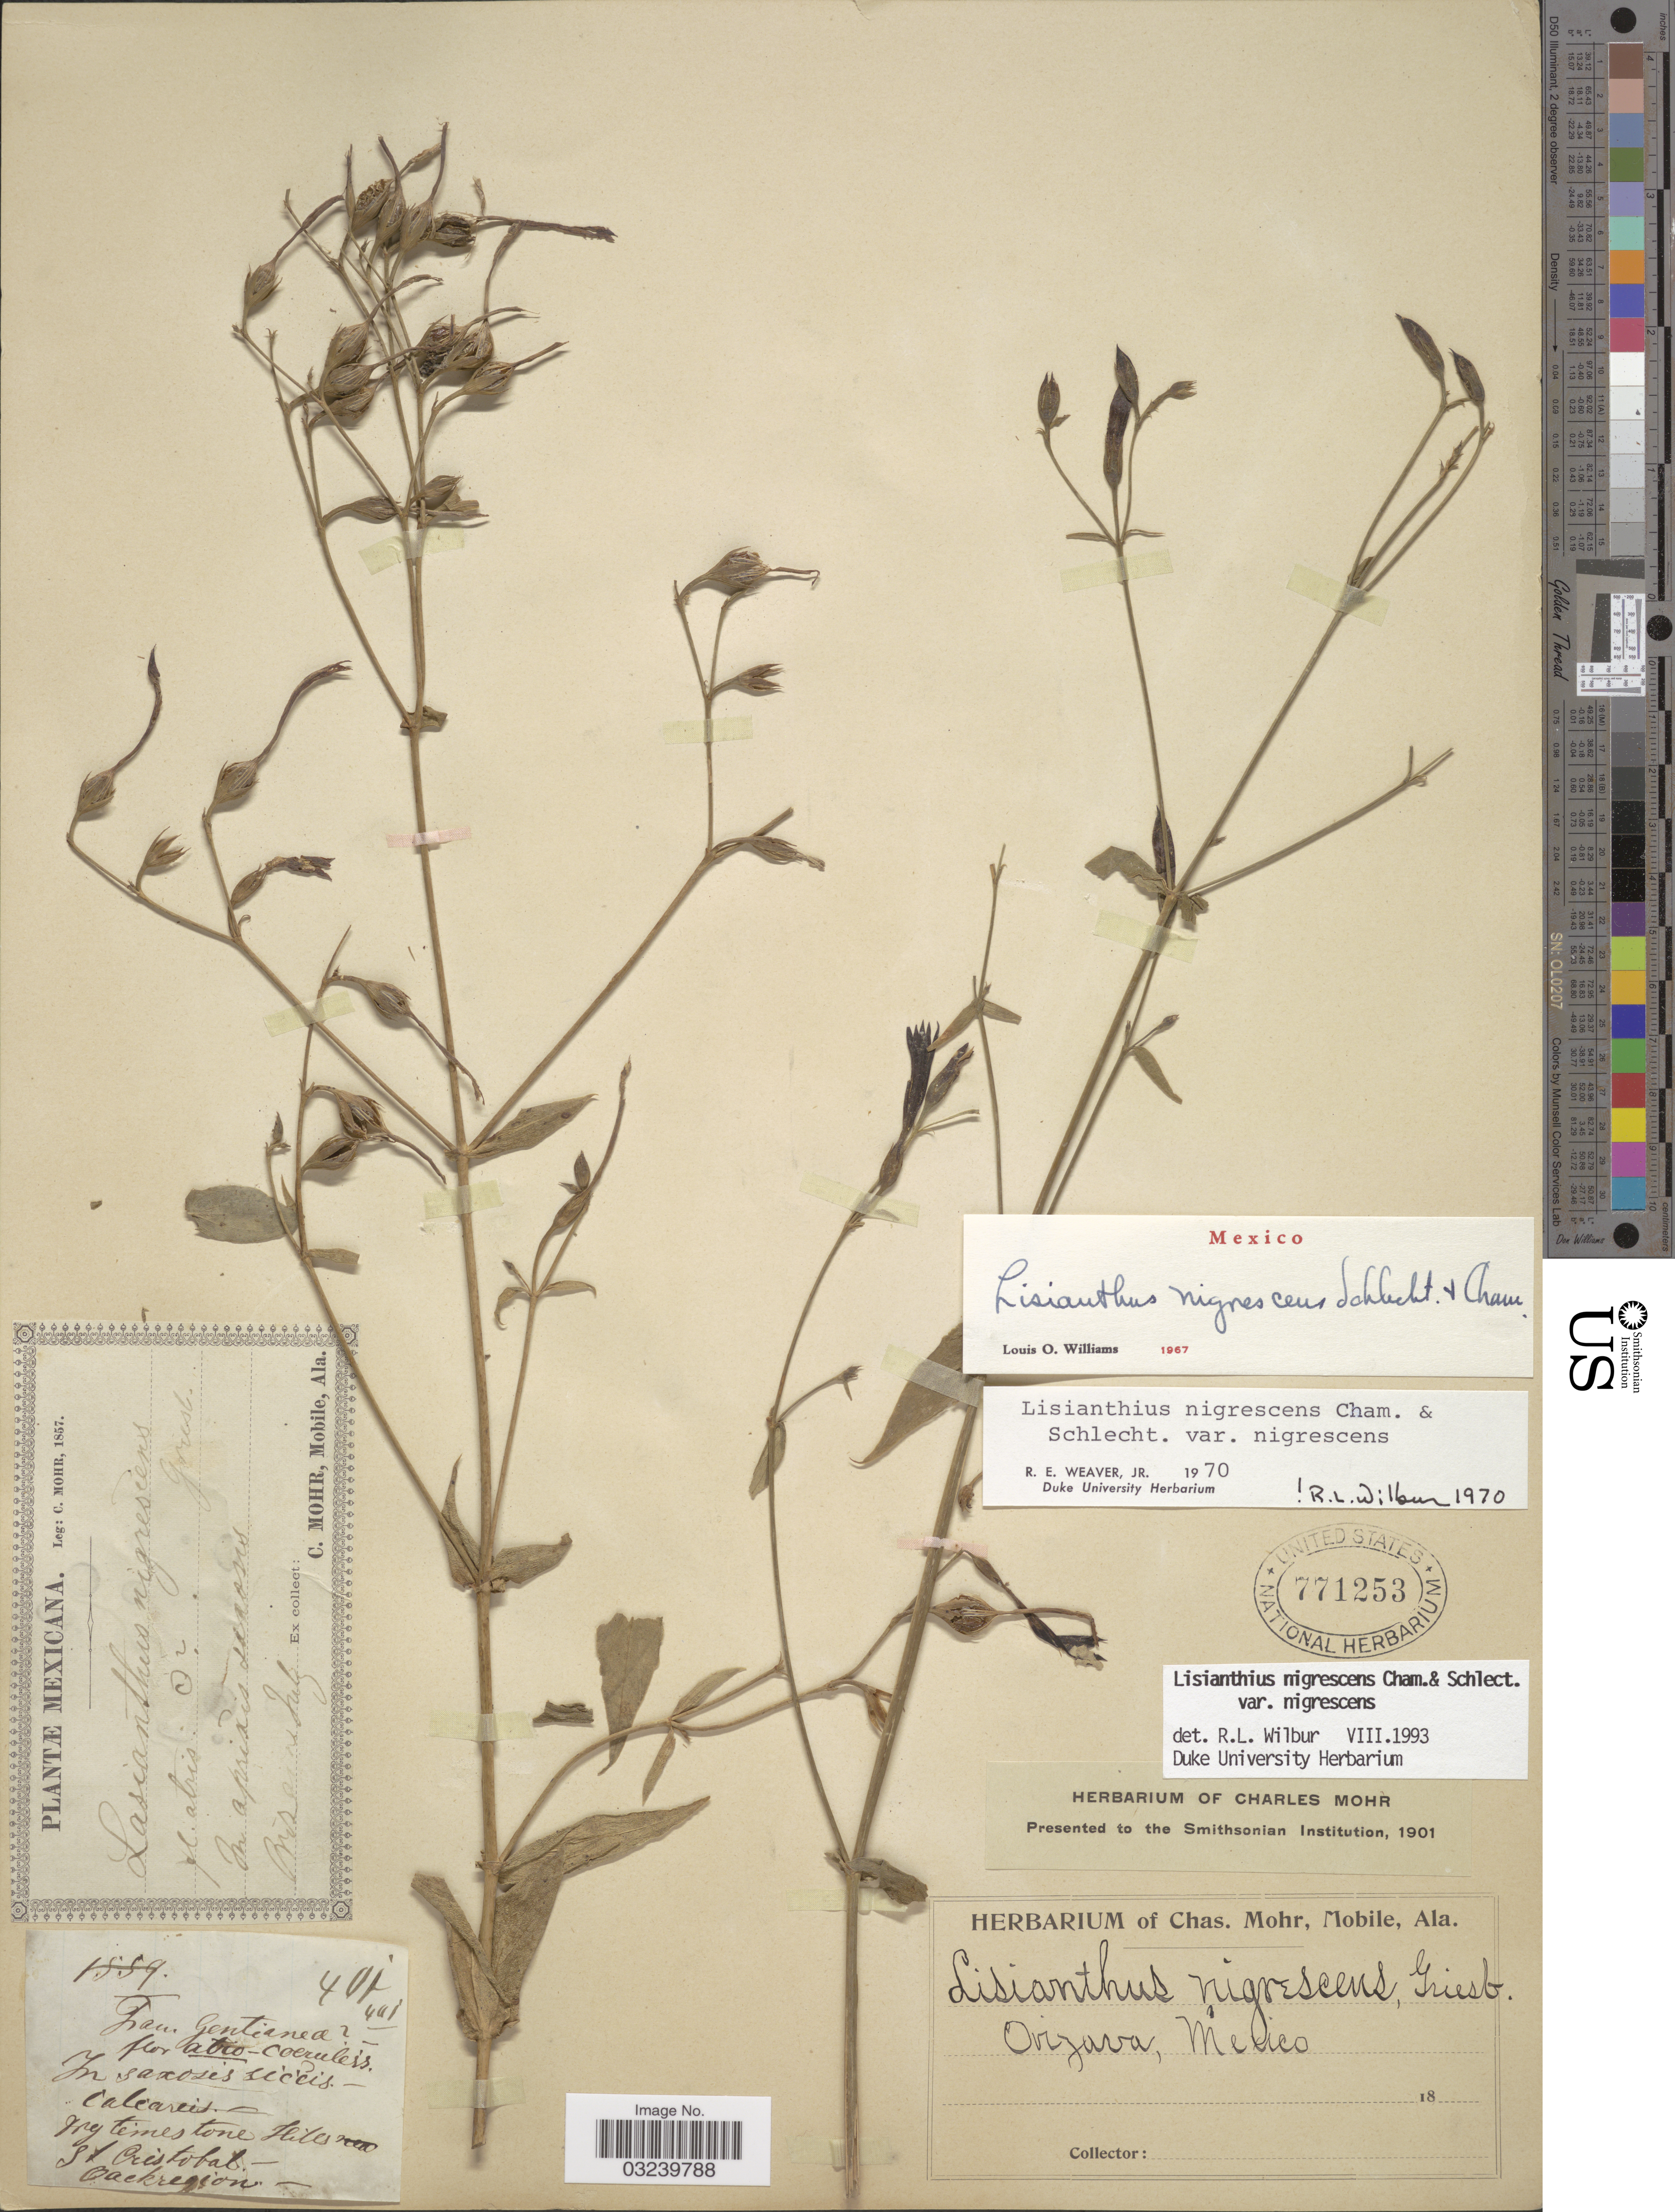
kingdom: Plantae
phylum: Tracheophyta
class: Magnoliopsida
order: Gentianales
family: Gentianaceae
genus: Lisianthius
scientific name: Lisianthius nigrescens var. nigrescens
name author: Schltdl. & Cham.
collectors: Mohr, C. T. (herbarium)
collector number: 401*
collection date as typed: July 18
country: Mexico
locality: Orizaba.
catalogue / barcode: US 771253